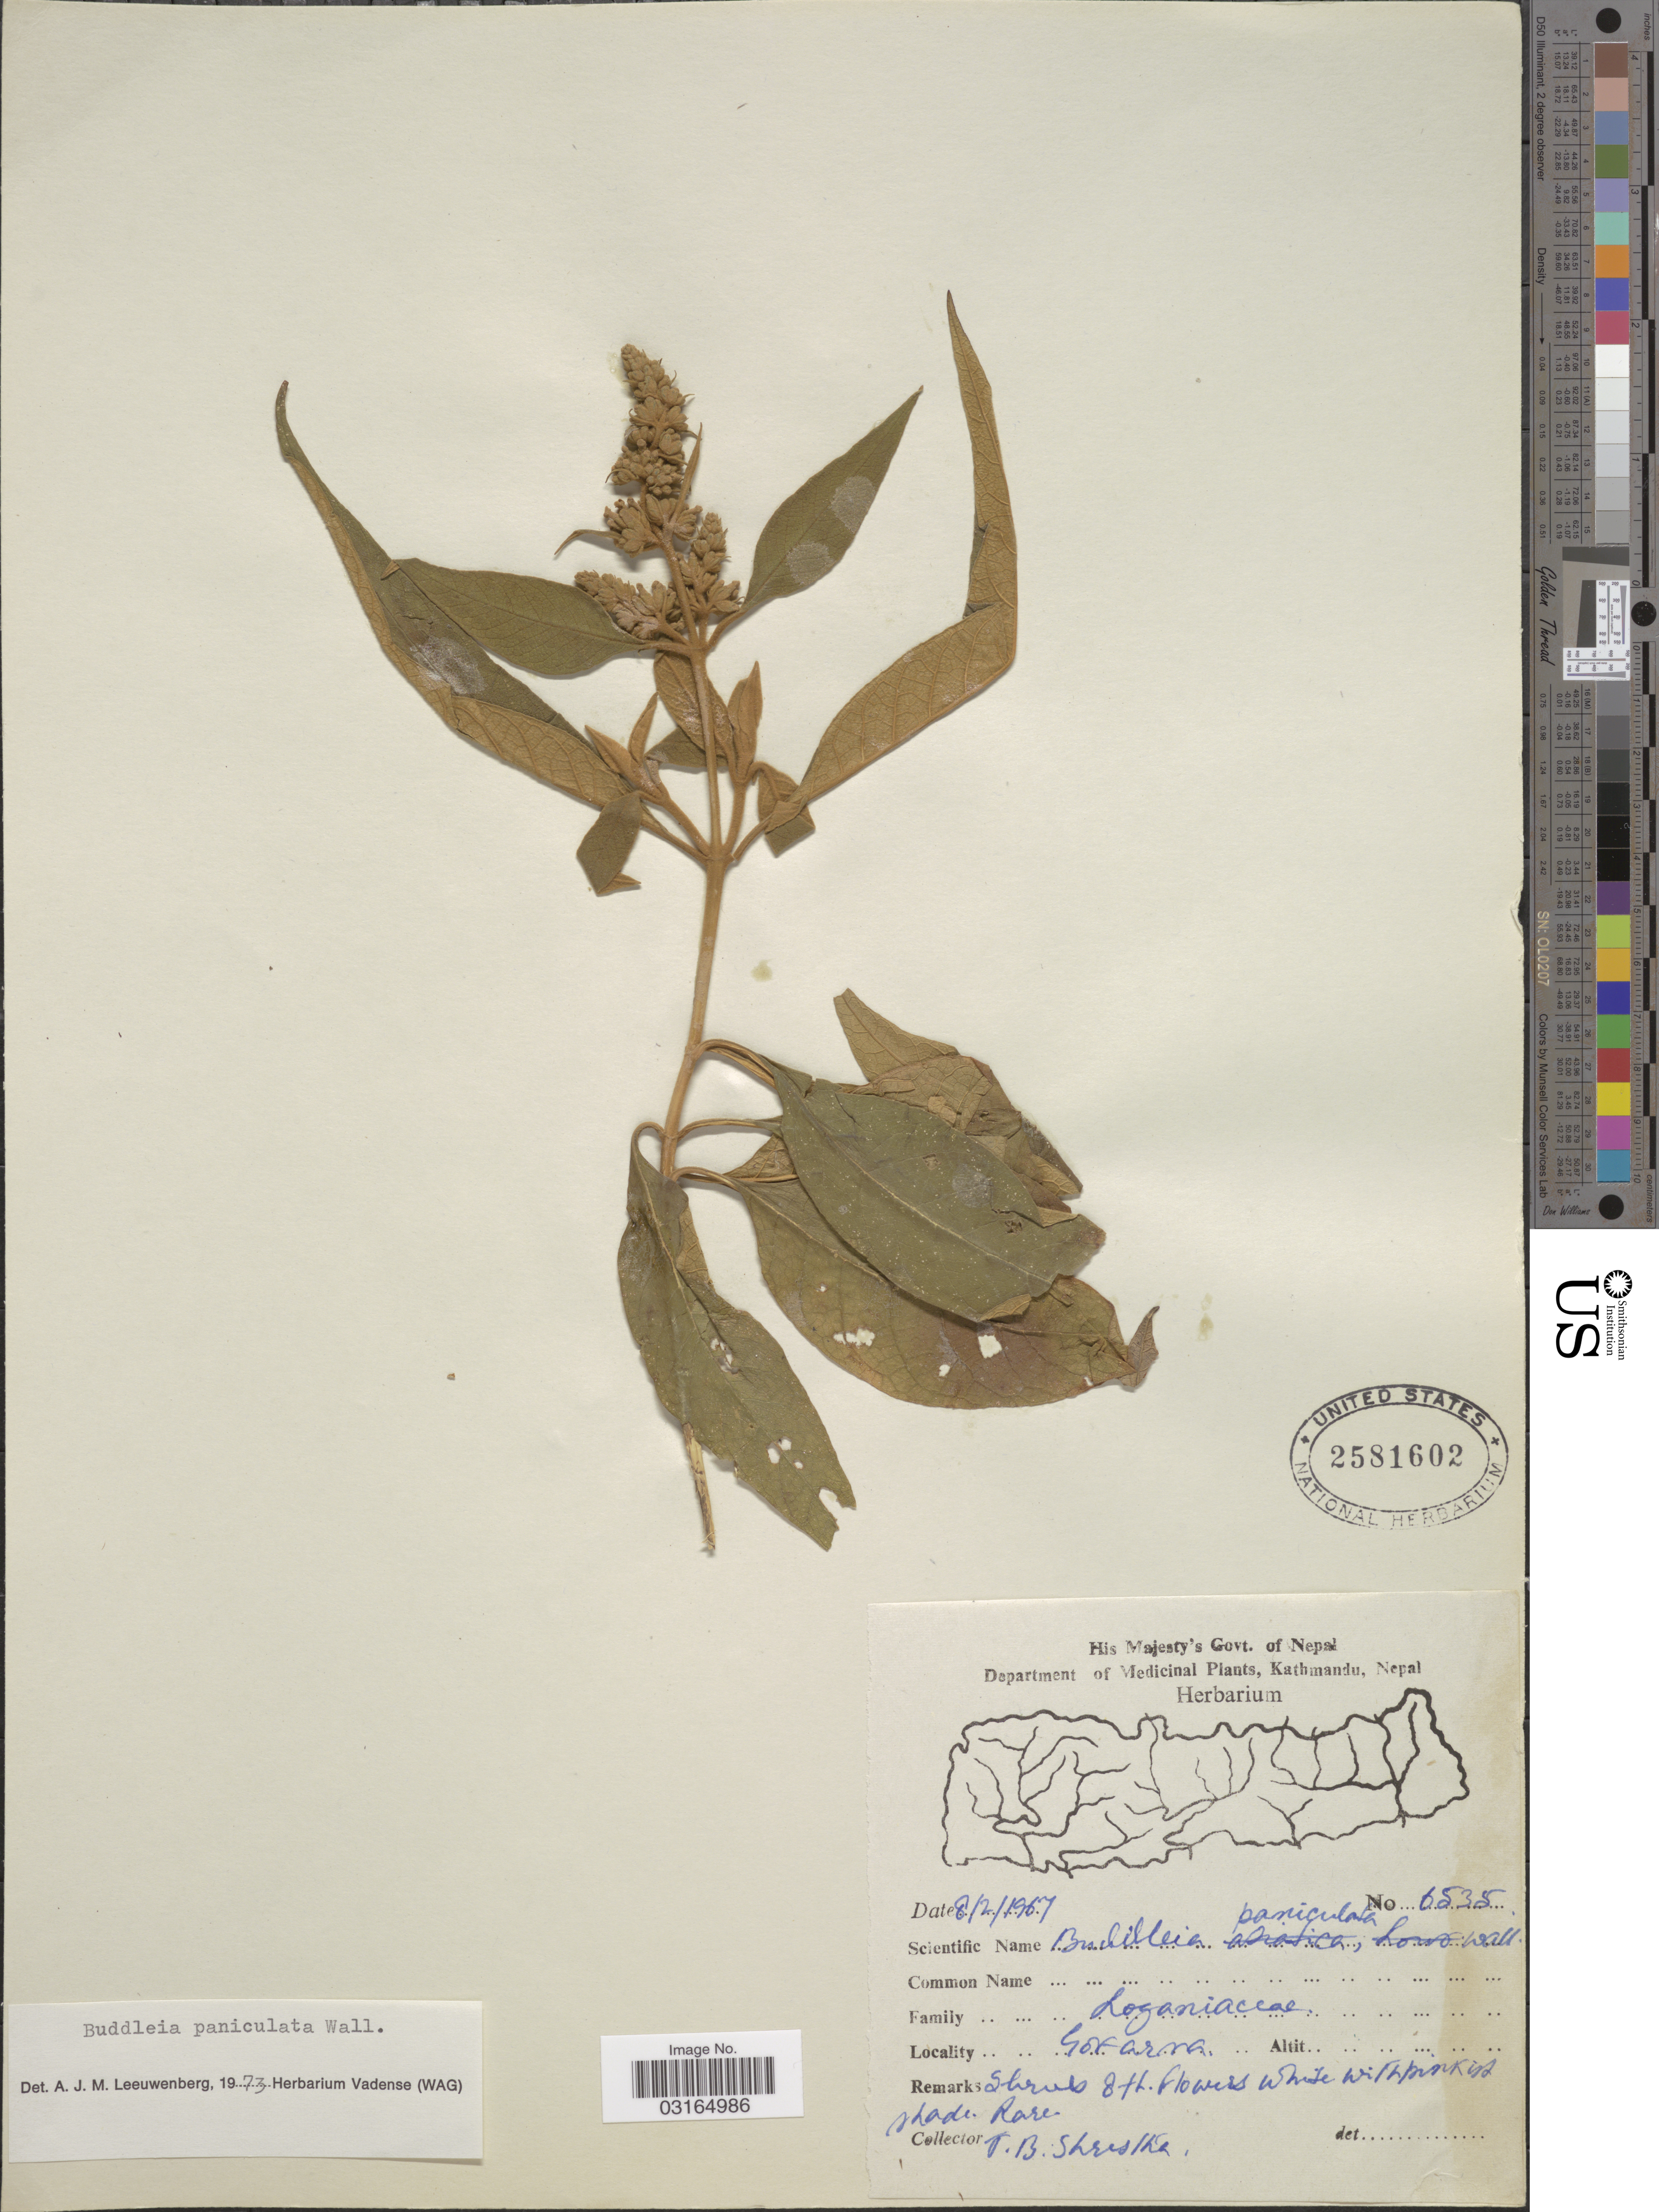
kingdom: Plantae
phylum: Tracheophyta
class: Magnoliopsida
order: Lamiales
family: Scrophulariaceae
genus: Buddleja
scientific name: Buddleja paniculata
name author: Wall.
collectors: T. B. Shrestha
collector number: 6535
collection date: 1967-02-08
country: Nepal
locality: Gokarna.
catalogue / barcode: US 2581602